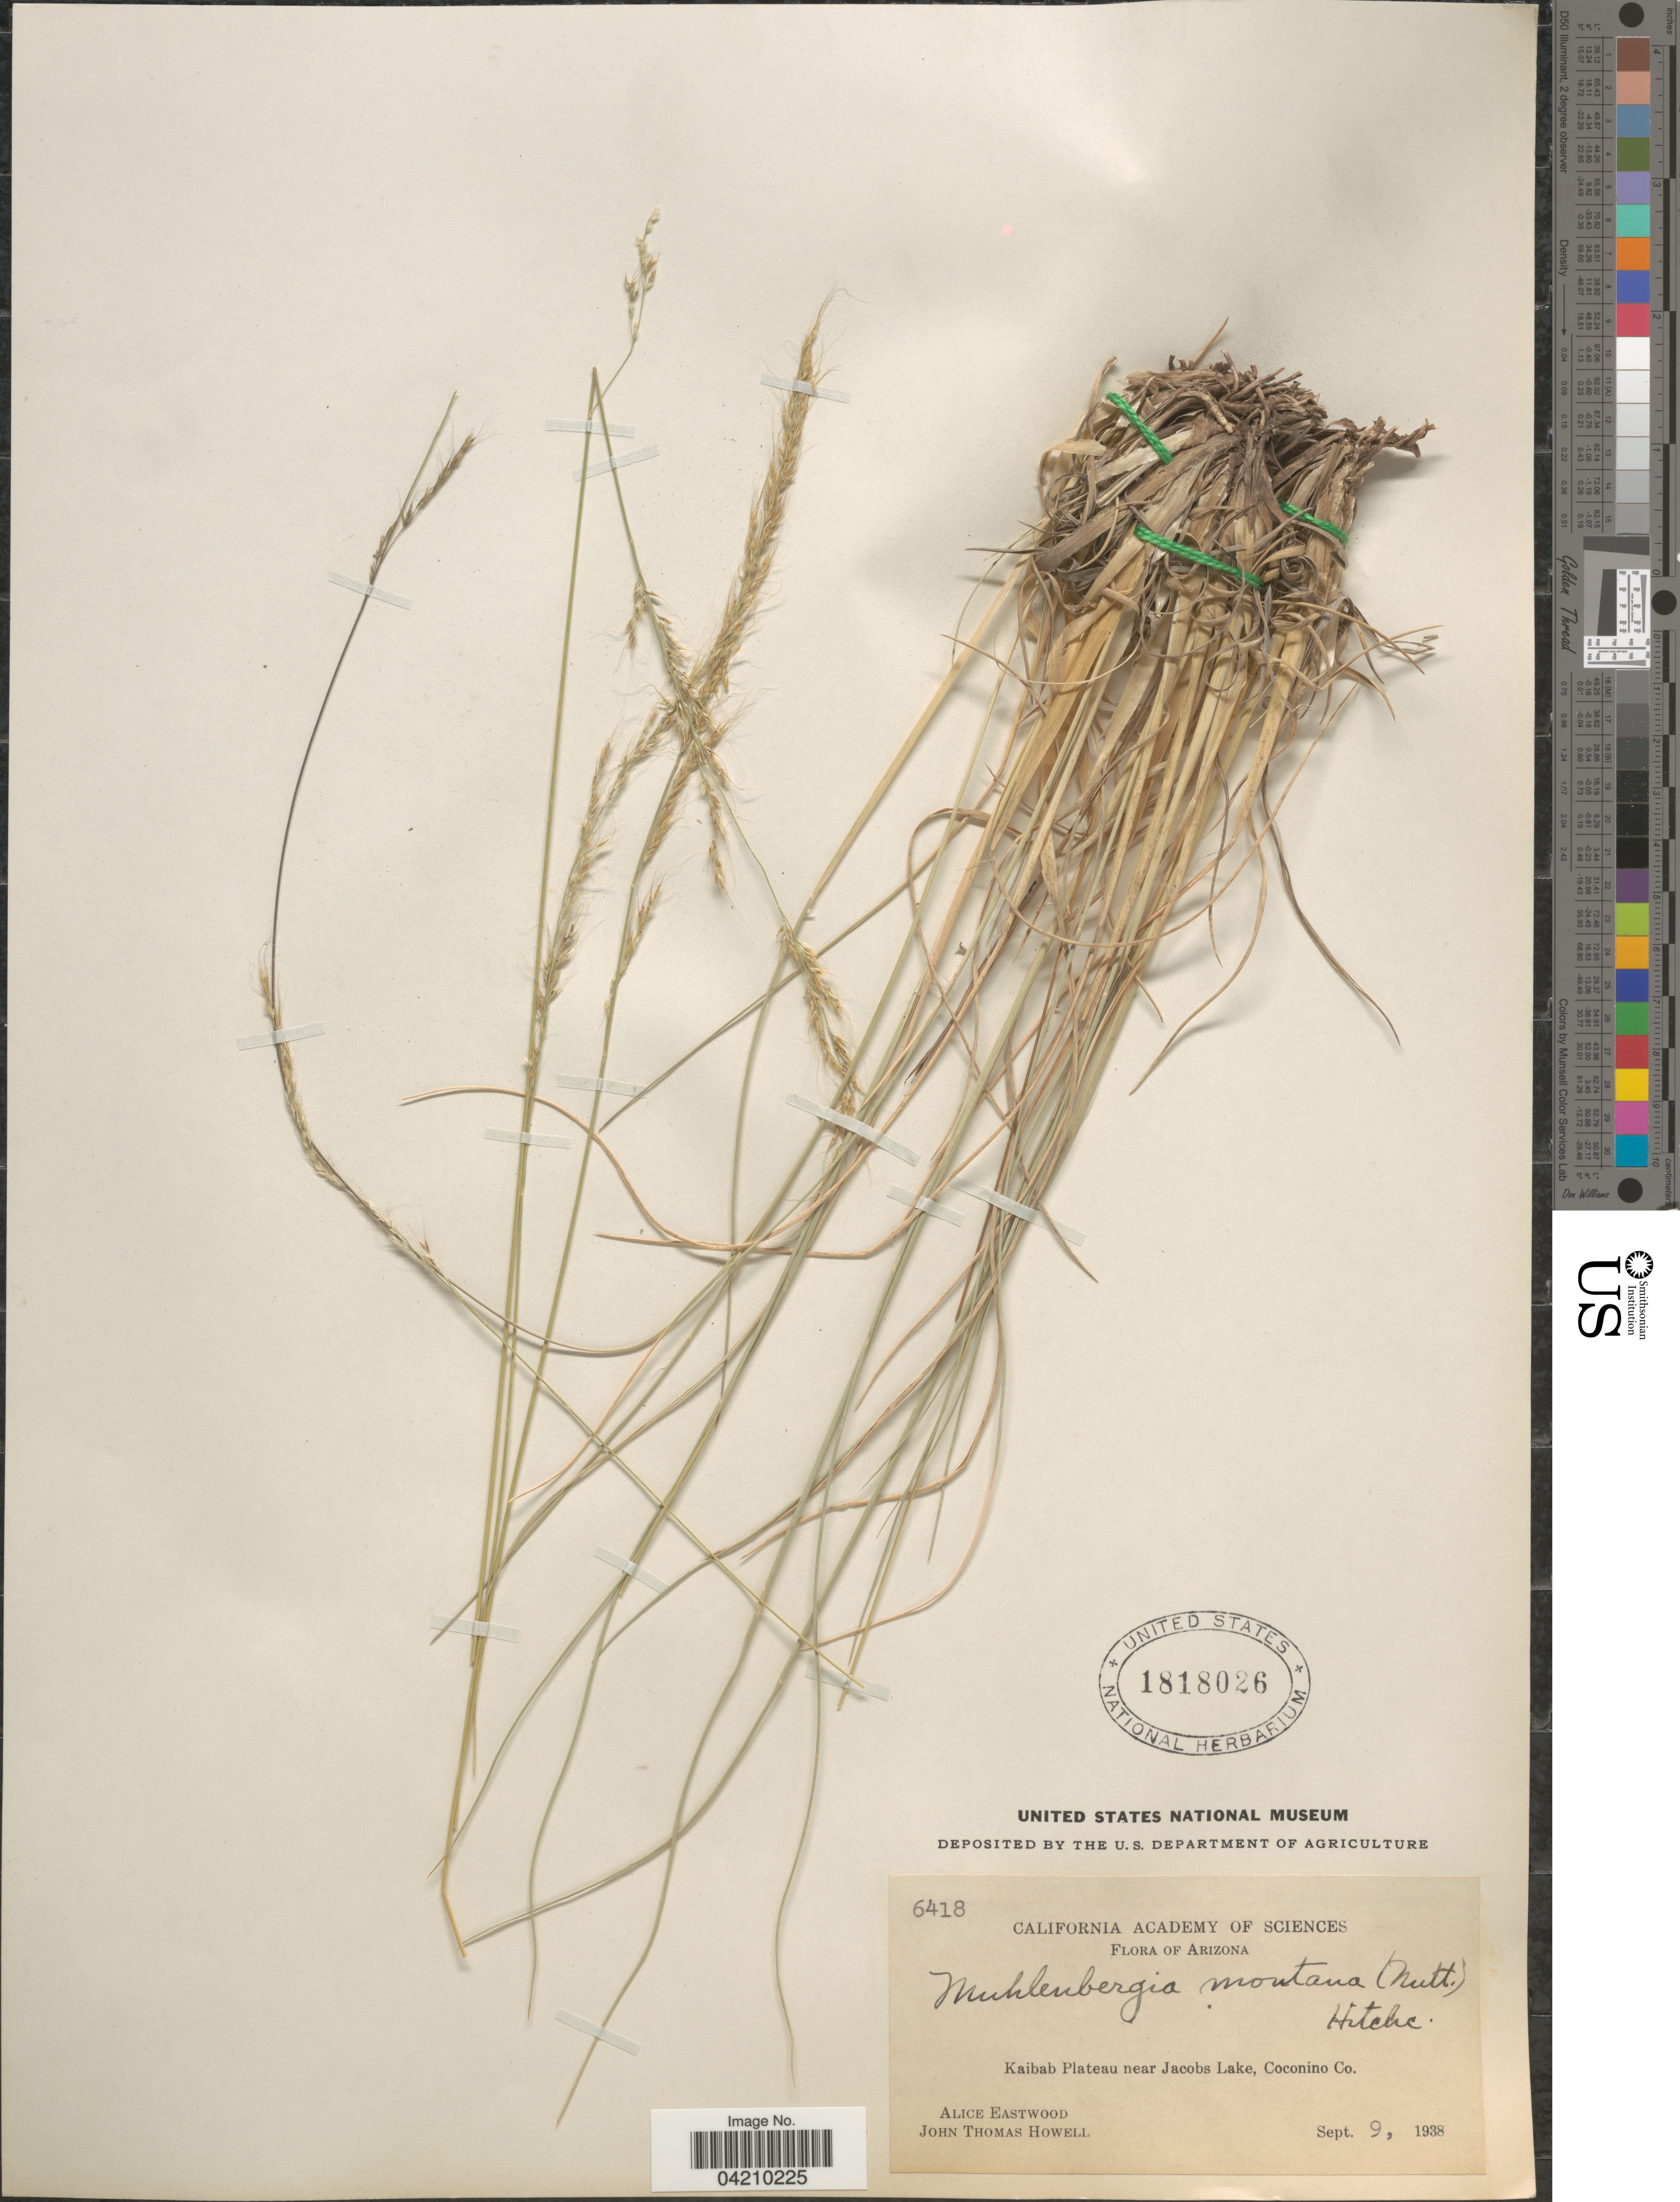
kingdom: Plantae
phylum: Tracheophyta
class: Liliopsida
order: Poales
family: Poaceae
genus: Muhlenbergia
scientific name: Muhlenbergia montana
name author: (Nutt.) Hitchc.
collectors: A. Eastwood & J. T. Howell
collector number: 6418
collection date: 1938-09-09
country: United States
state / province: Arizona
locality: Kaibab Plateau near Jacobs Lake, Coconino Co.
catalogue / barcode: US 1818026